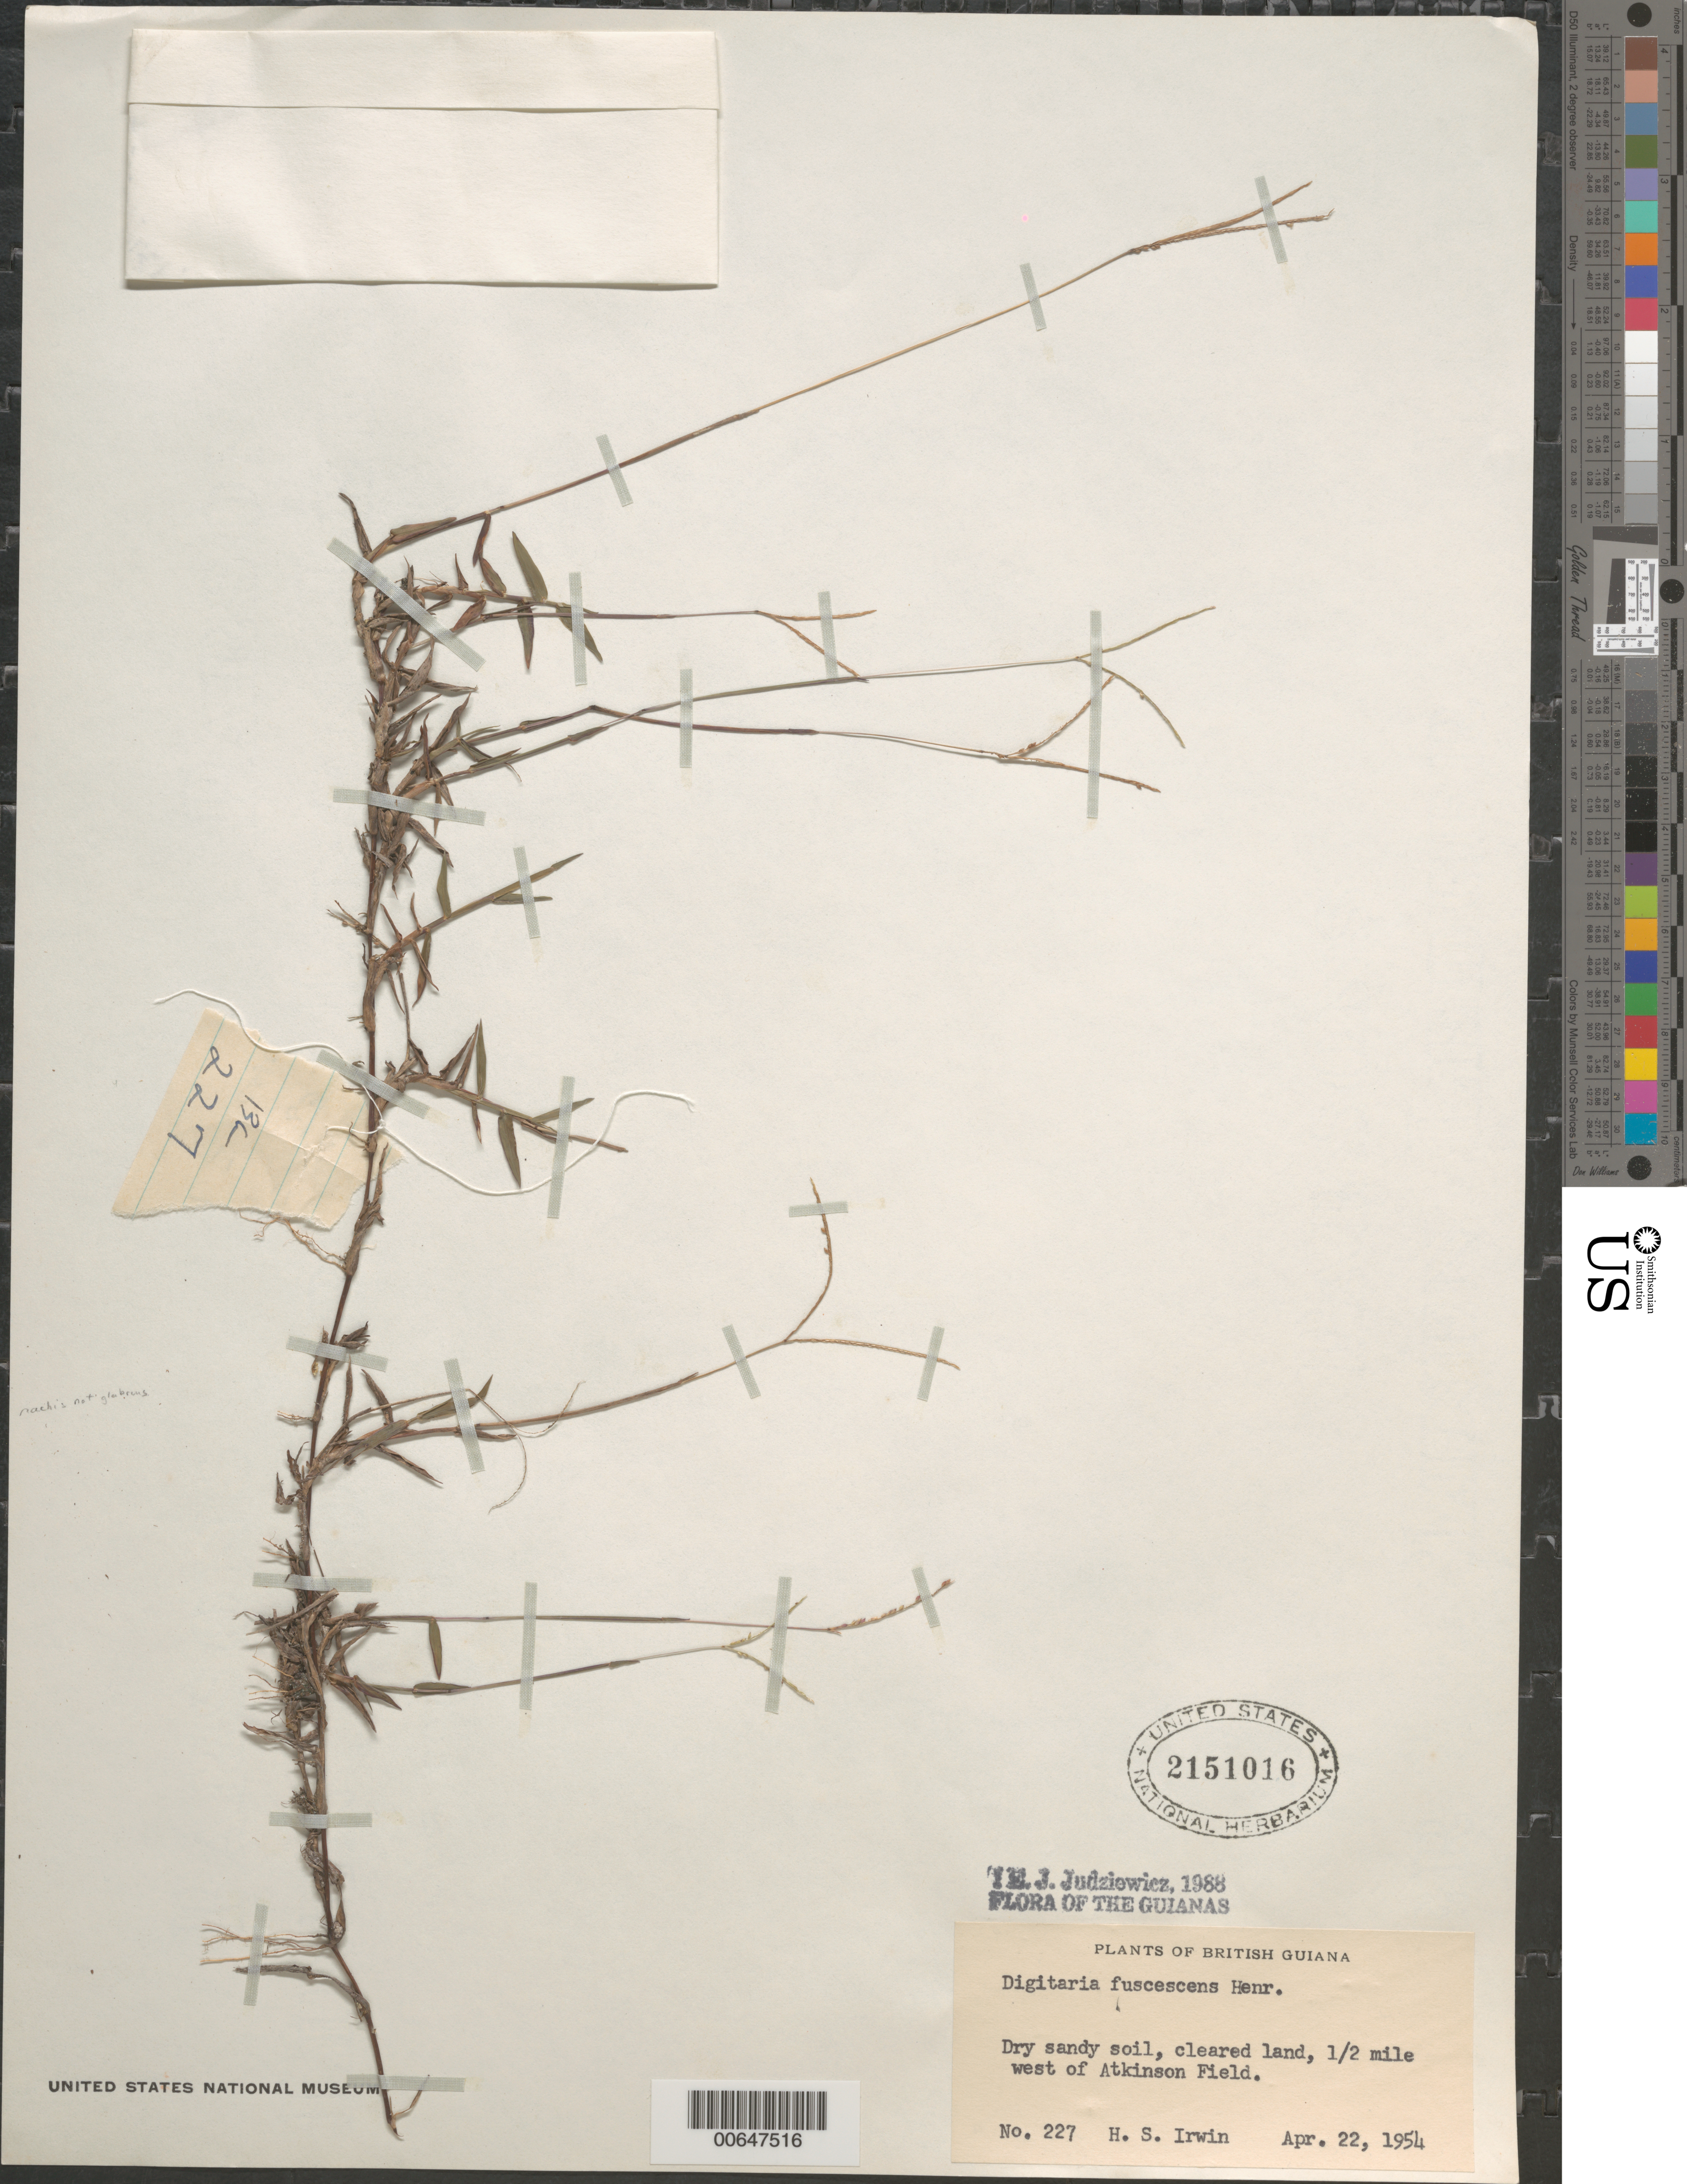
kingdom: Plantae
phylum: Tracheophyta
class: Liliopsida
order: Poales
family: Poaceae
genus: Digitaria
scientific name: Digitaria fuscescens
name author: (J. Presl) Henr.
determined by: Judziewicz, E. J.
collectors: H. Irwin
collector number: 227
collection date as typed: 22-Aug-54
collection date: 1954-08-22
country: Guyana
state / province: Demerara-Mahaica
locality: Atkinson Field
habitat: Dry, sandy soil, cleared land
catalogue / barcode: US 2151016